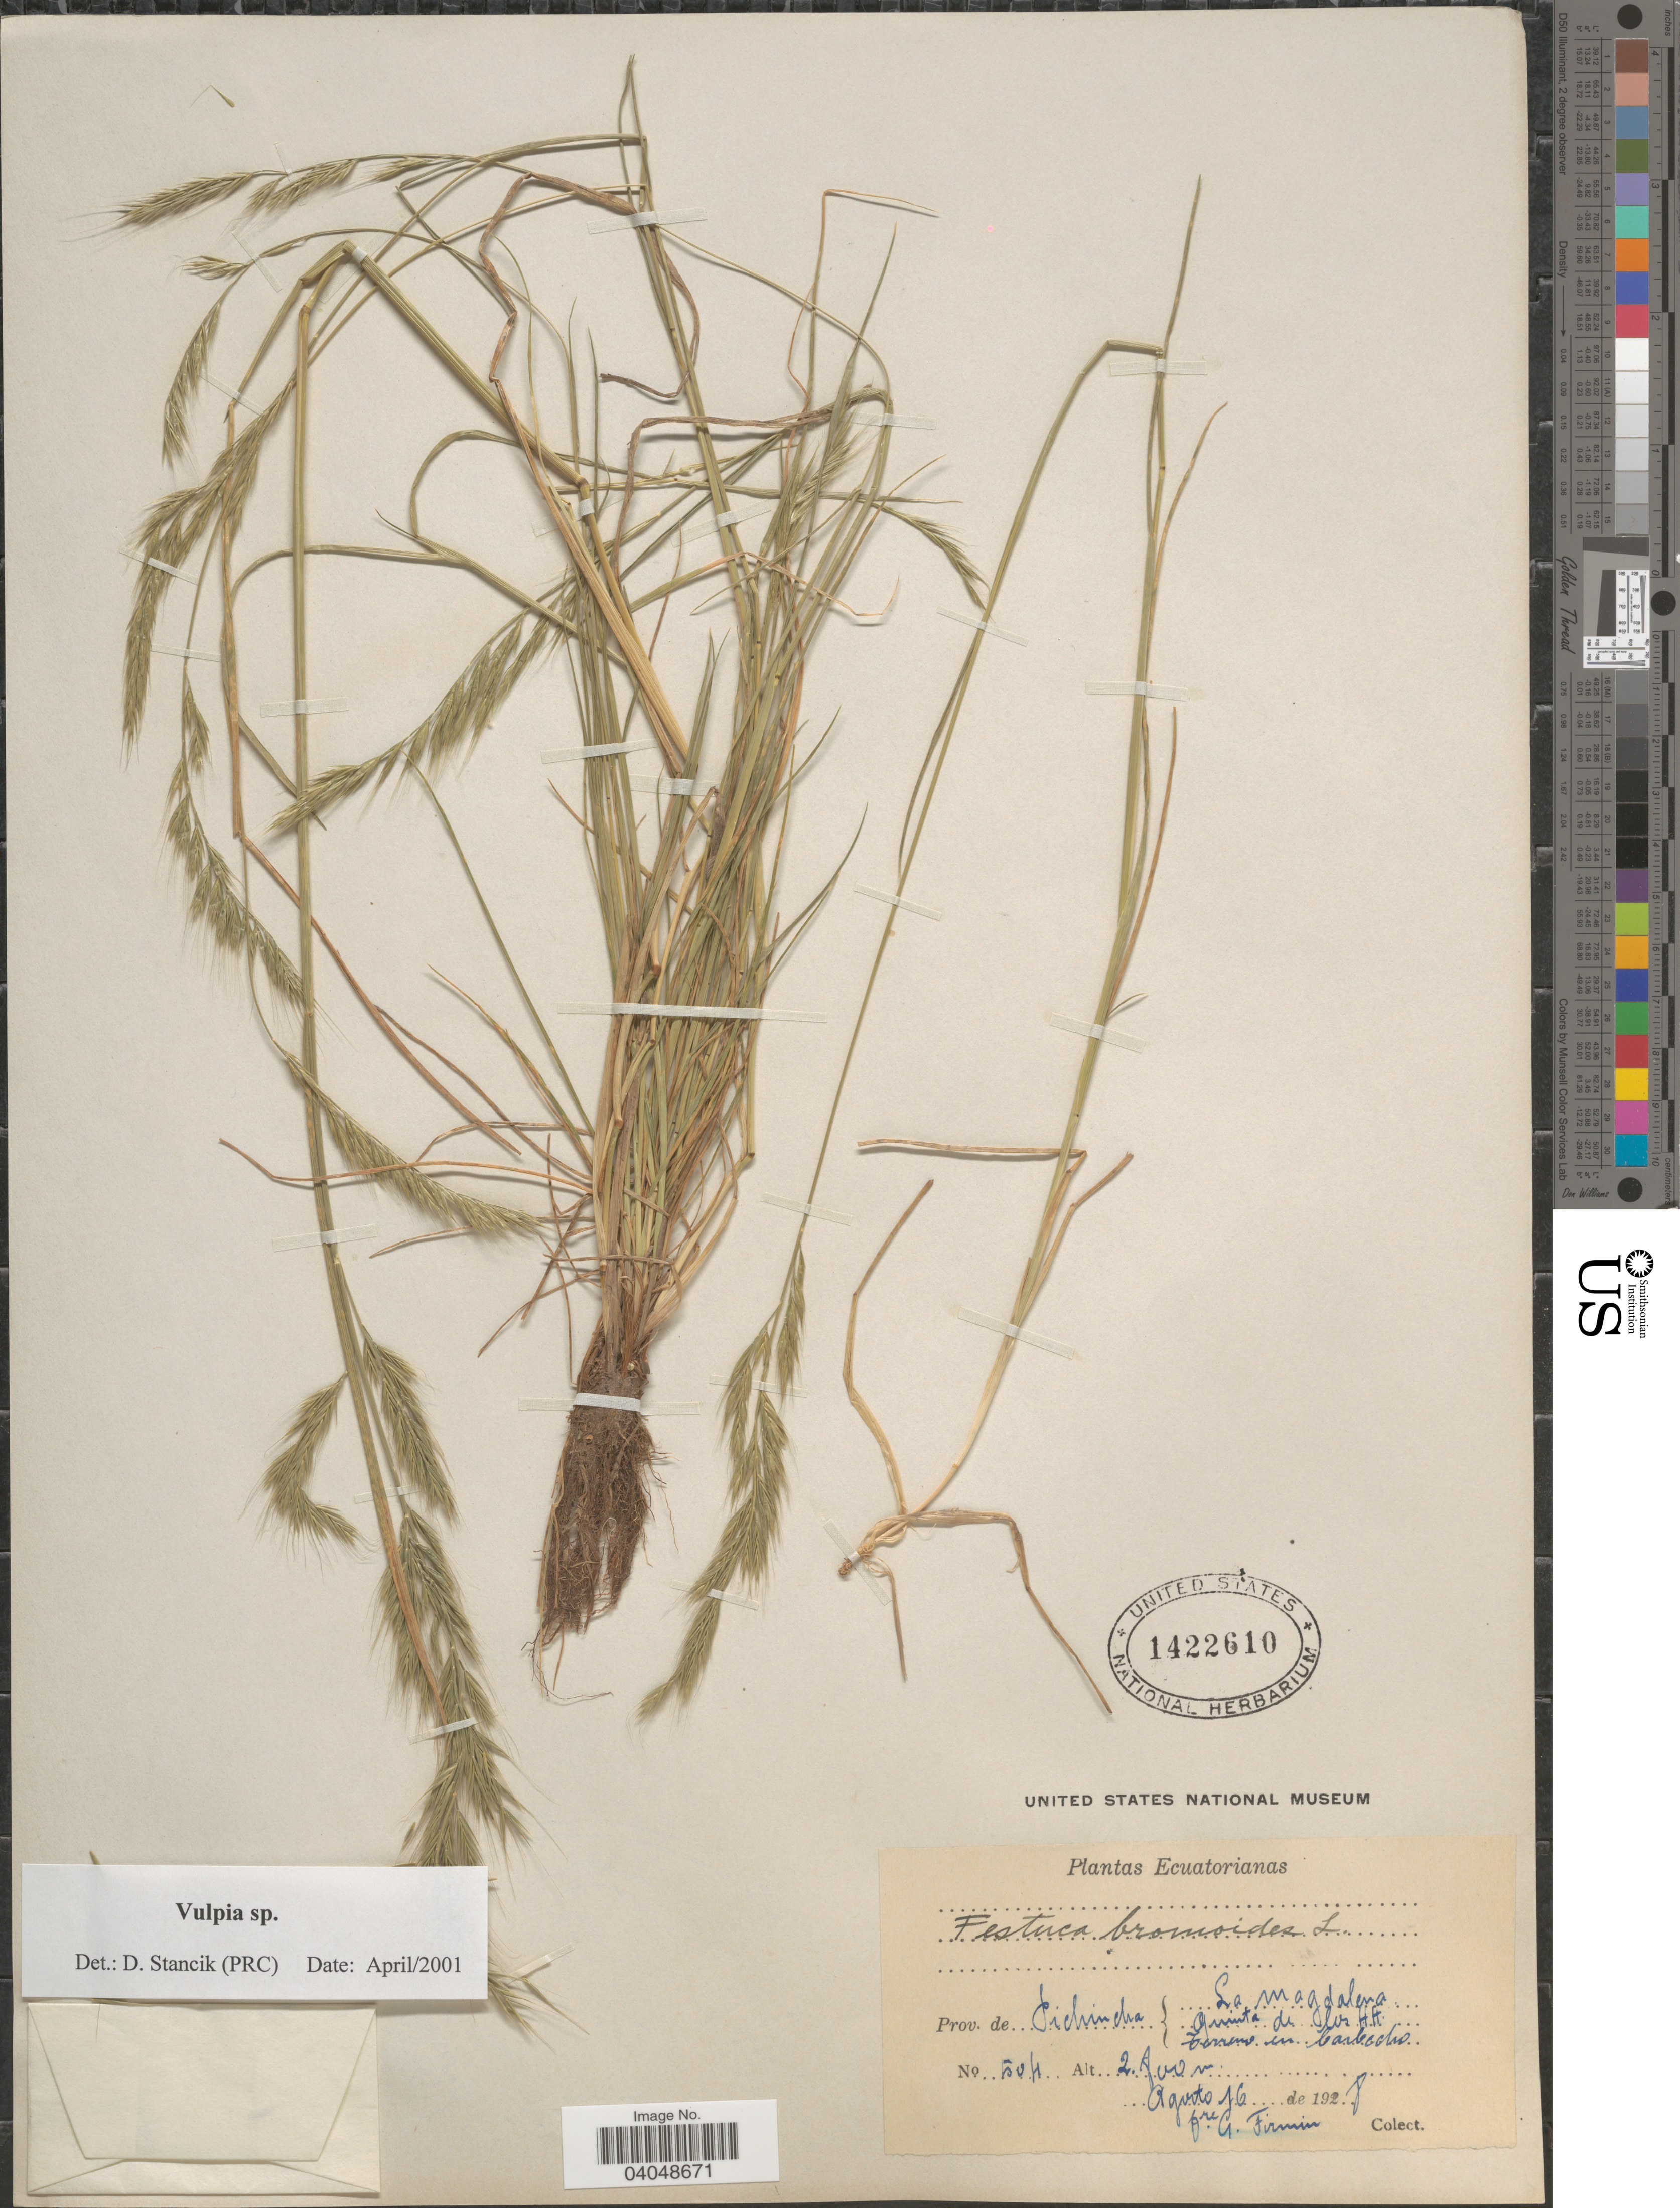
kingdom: Plantae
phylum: Tracheophyta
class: Liliopsida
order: Poales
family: Poaceae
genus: Festuca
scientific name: Festuca sp.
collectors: F. Firmin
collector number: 504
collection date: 1928-08-16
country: Ecuador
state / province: Pichincha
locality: La Magdalena quinta de los H. H. Terreno en barbecho.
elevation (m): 2800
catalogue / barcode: US 1422610